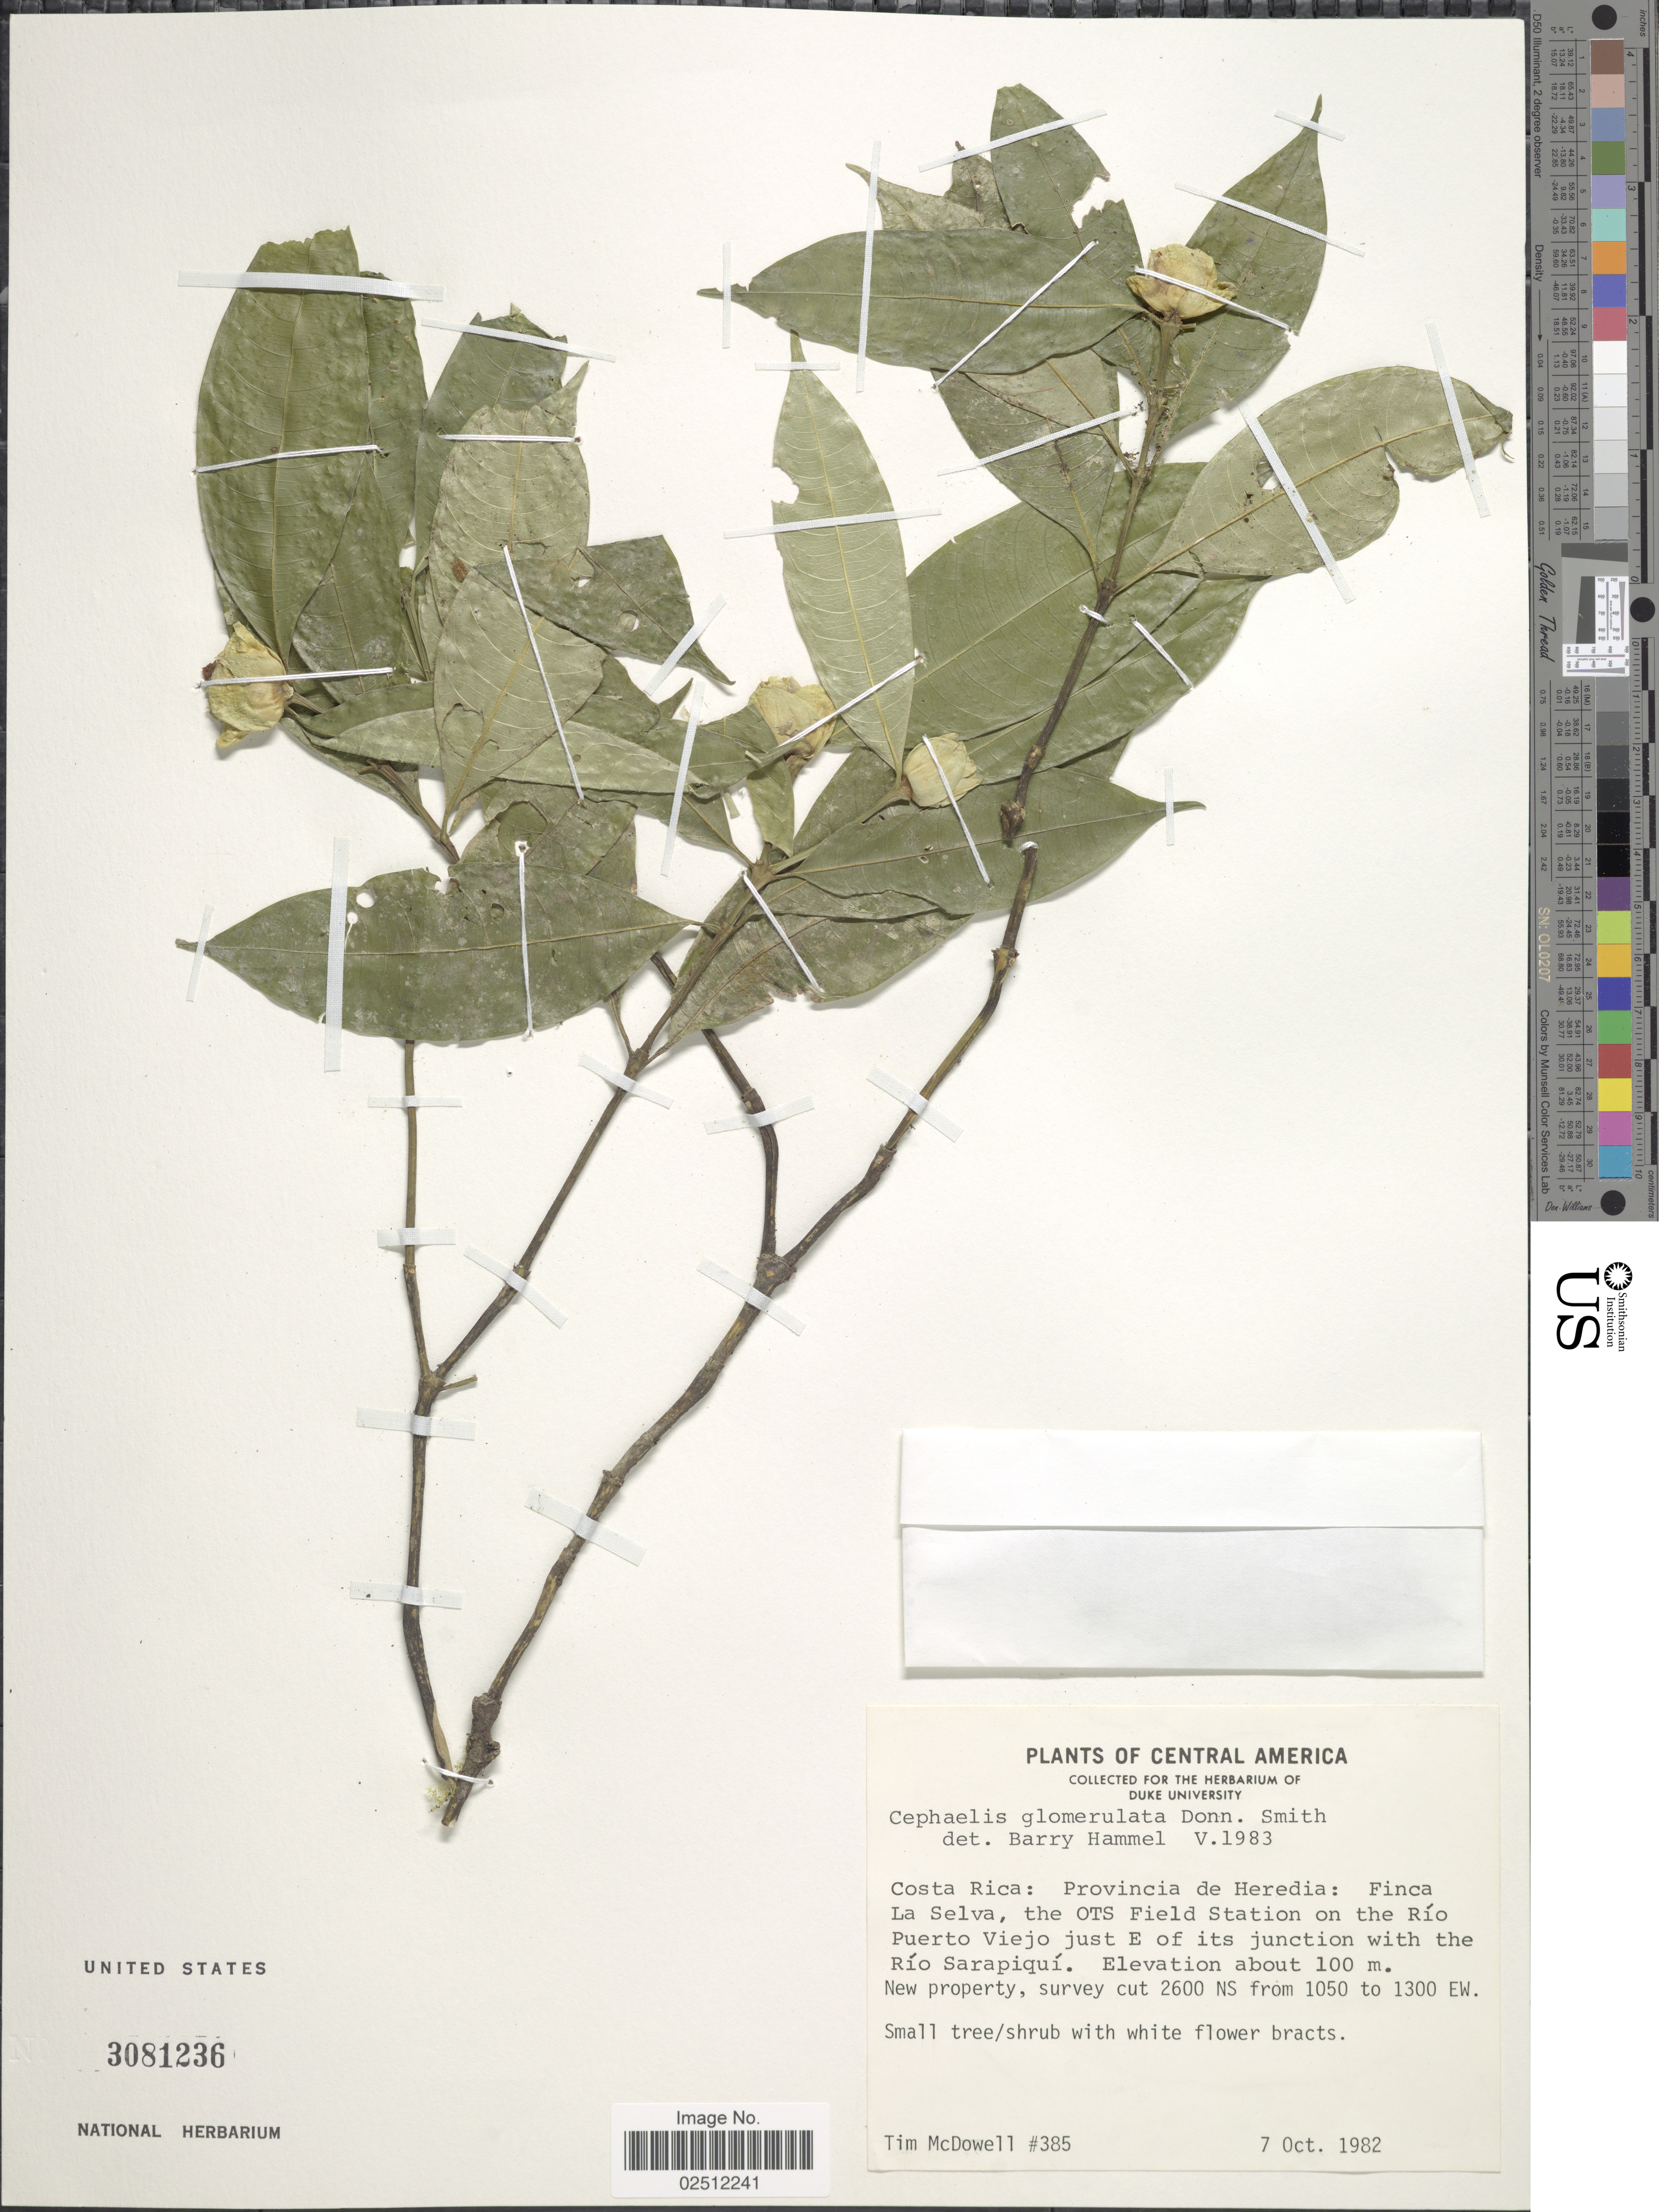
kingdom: Plantae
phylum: Tracheophyta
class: Magnoliopsida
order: Gentianales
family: Rubiaceae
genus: Psychotria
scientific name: Psychotria glomerulata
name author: (Donn. Sm.) Steyerm.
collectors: T. McDowell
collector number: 385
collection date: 1982-10-07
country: Costa Rica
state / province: Heredia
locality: Finca La Selva, the OTS Field Station on the Río Puerto Viejo just E of its junction with the Sarapiquí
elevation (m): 100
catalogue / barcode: US 3081236